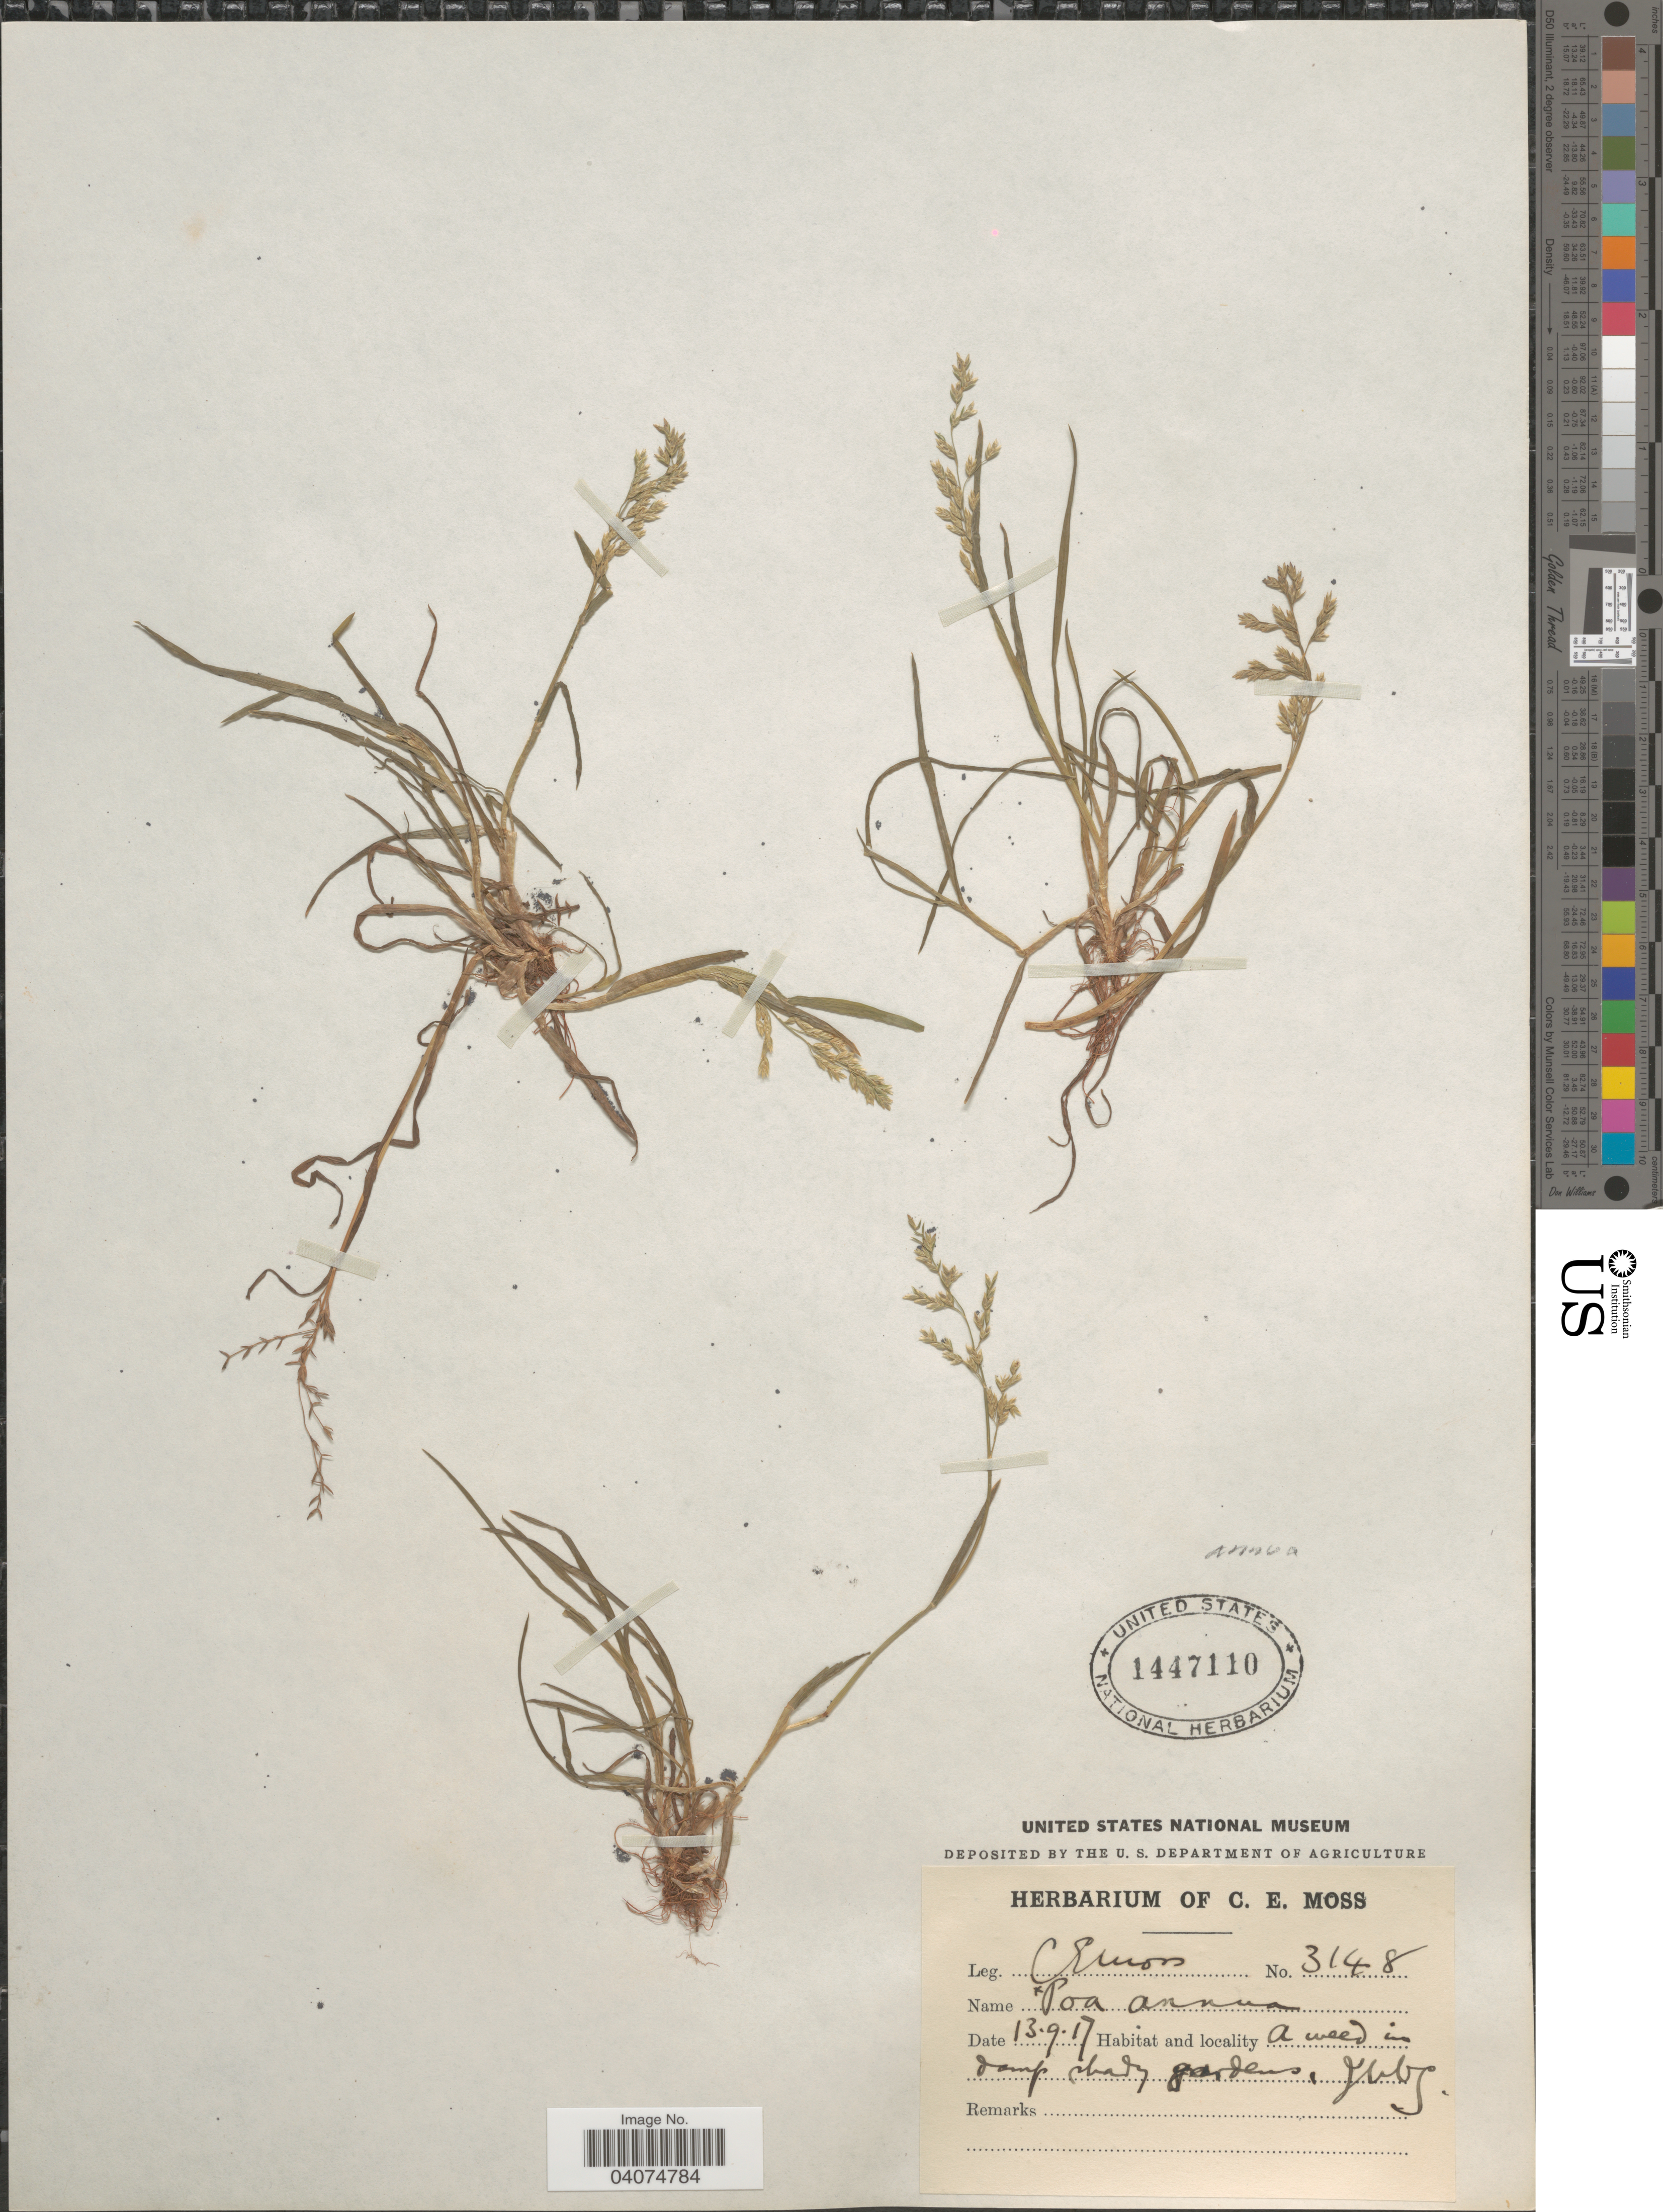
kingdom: Plantae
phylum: Tracheophyta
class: Liliopsida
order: Poales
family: Poaceae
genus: Poa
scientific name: Poa annua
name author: L.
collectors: C. E. Moss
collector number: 3148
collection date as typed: Transcribed d/m/y: 13/9/17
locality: A weed in damp shady gardens, Jbbs.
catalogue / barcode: US 1447110